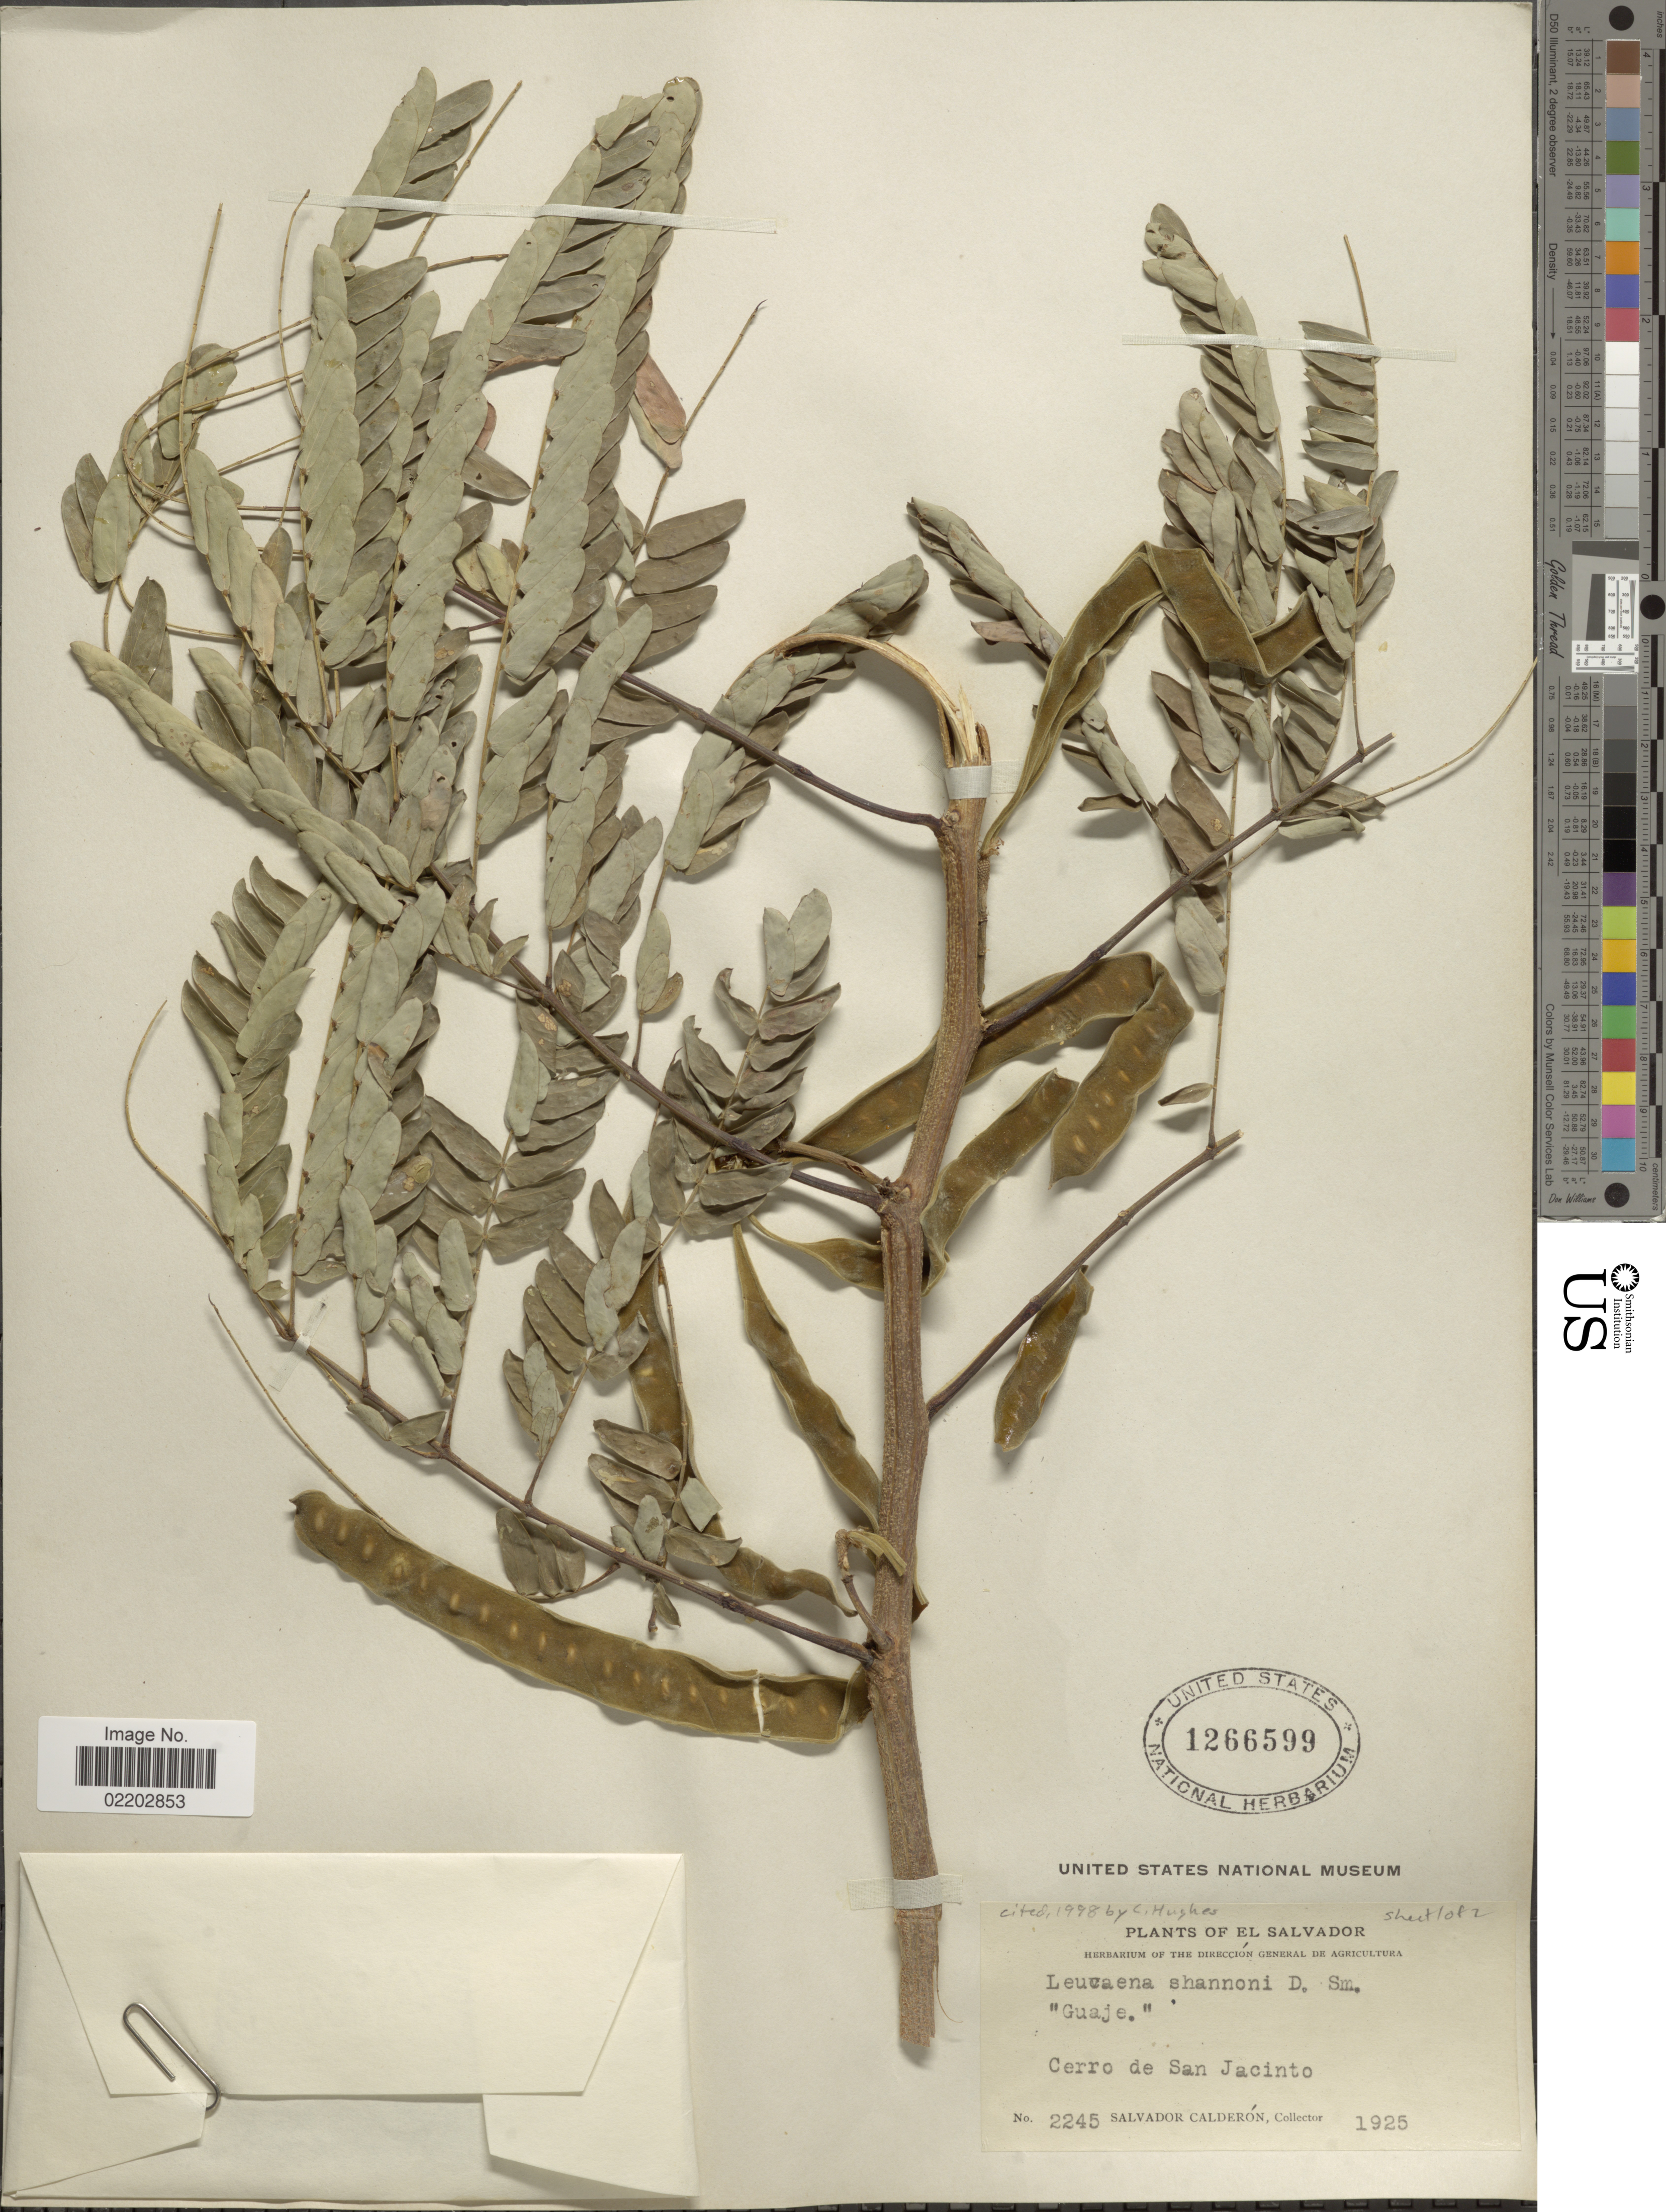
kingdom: Plantae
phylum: Tracheophyta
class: Magnoliopsida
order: Fabales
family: Fabaceae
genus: Leucaena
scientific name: Leucaena shannonii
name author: Donn. Sm.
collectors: S. Calderón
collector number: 2245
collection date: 1925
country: El Salvador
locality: Cerro de San Jacinto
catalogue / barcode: US 1266599